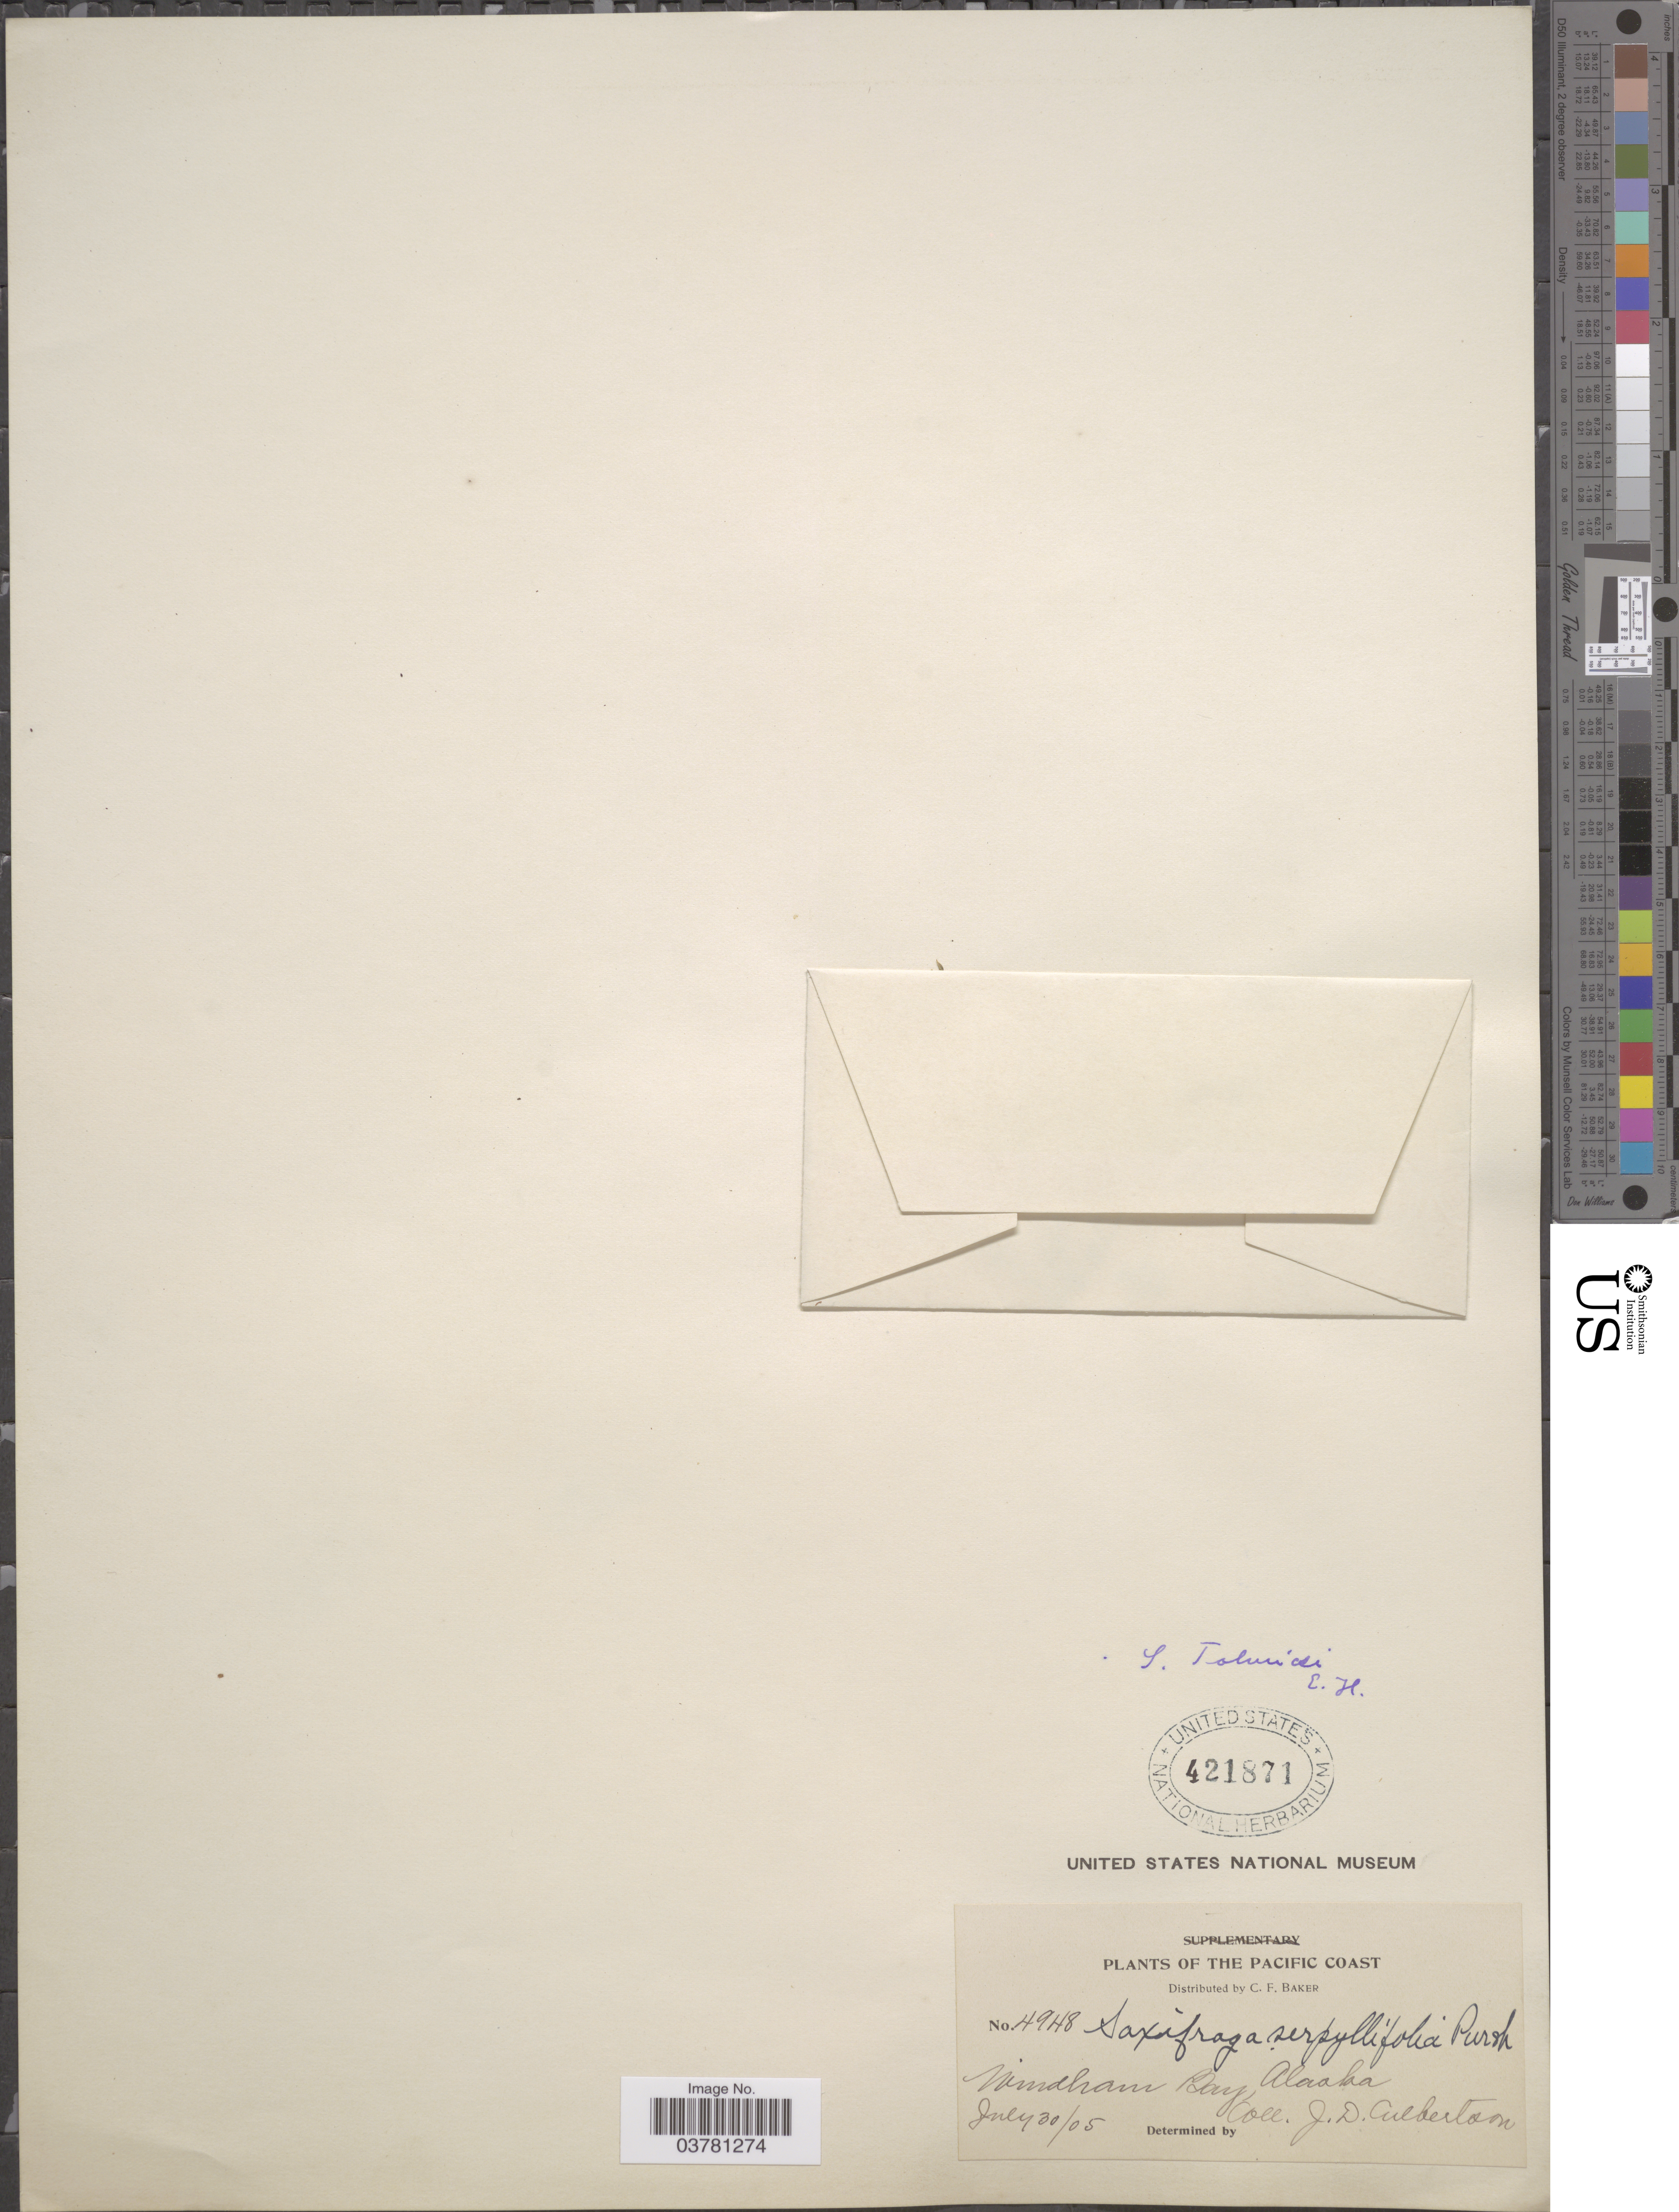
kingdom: Plantae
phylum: Tracheophyta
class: Magnoliopsida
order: Saxifragales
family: Saxifragaceae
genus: Micranthes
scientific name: Micranthes tolmiei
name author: (Torr. & A. Gray) Brouillet & Gornall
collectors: J. Culbertson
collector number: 4948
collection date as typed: Transcribed d/m/y: 30/7/5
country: United States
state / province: Alaska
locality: Pacific Coast. Windham Bay.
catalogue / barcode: US 421871